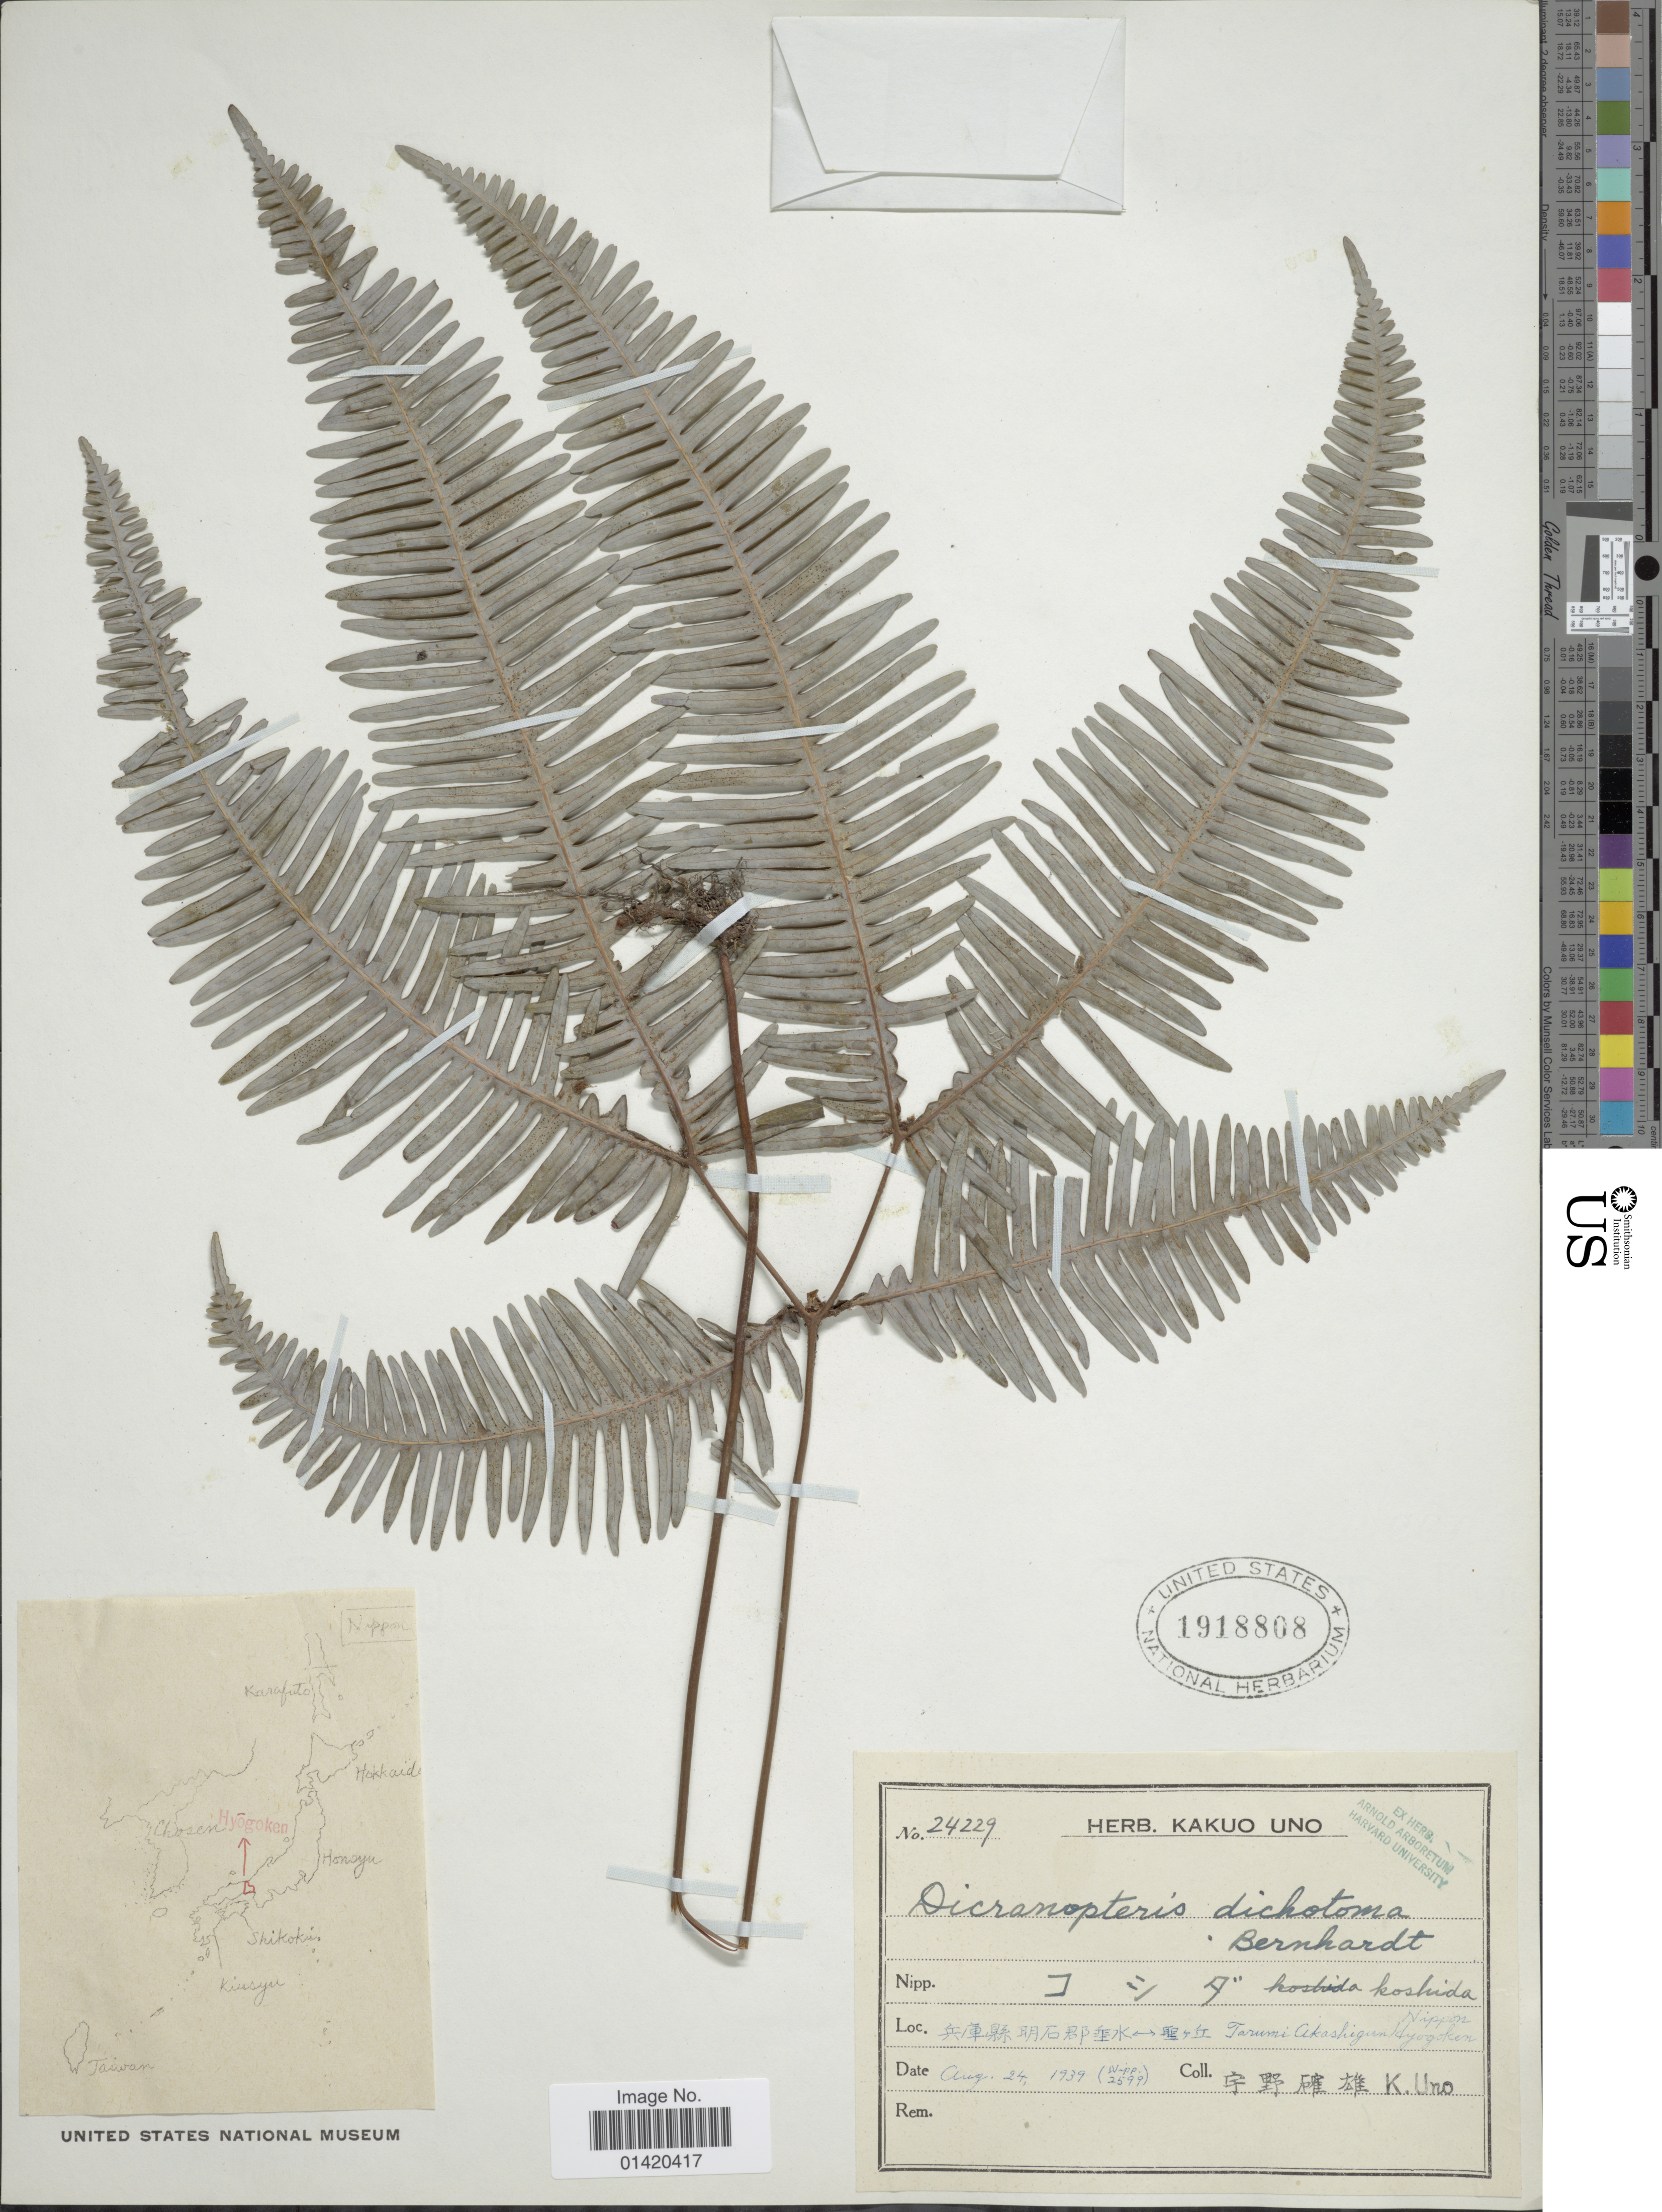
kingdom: Plantae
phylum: Tracheophyta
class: Polypodiopsida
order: Gleicheniales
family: Gleicheniaceae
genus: Dicranopteris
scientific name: Dicranopteris linearis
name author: (Burm. f.) Underw.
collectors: K. Uno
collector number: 24229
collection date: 1939-08-24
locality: Tarumi Akshigum Hyogoken Nippon [interpreted]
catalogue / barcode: US 1918808